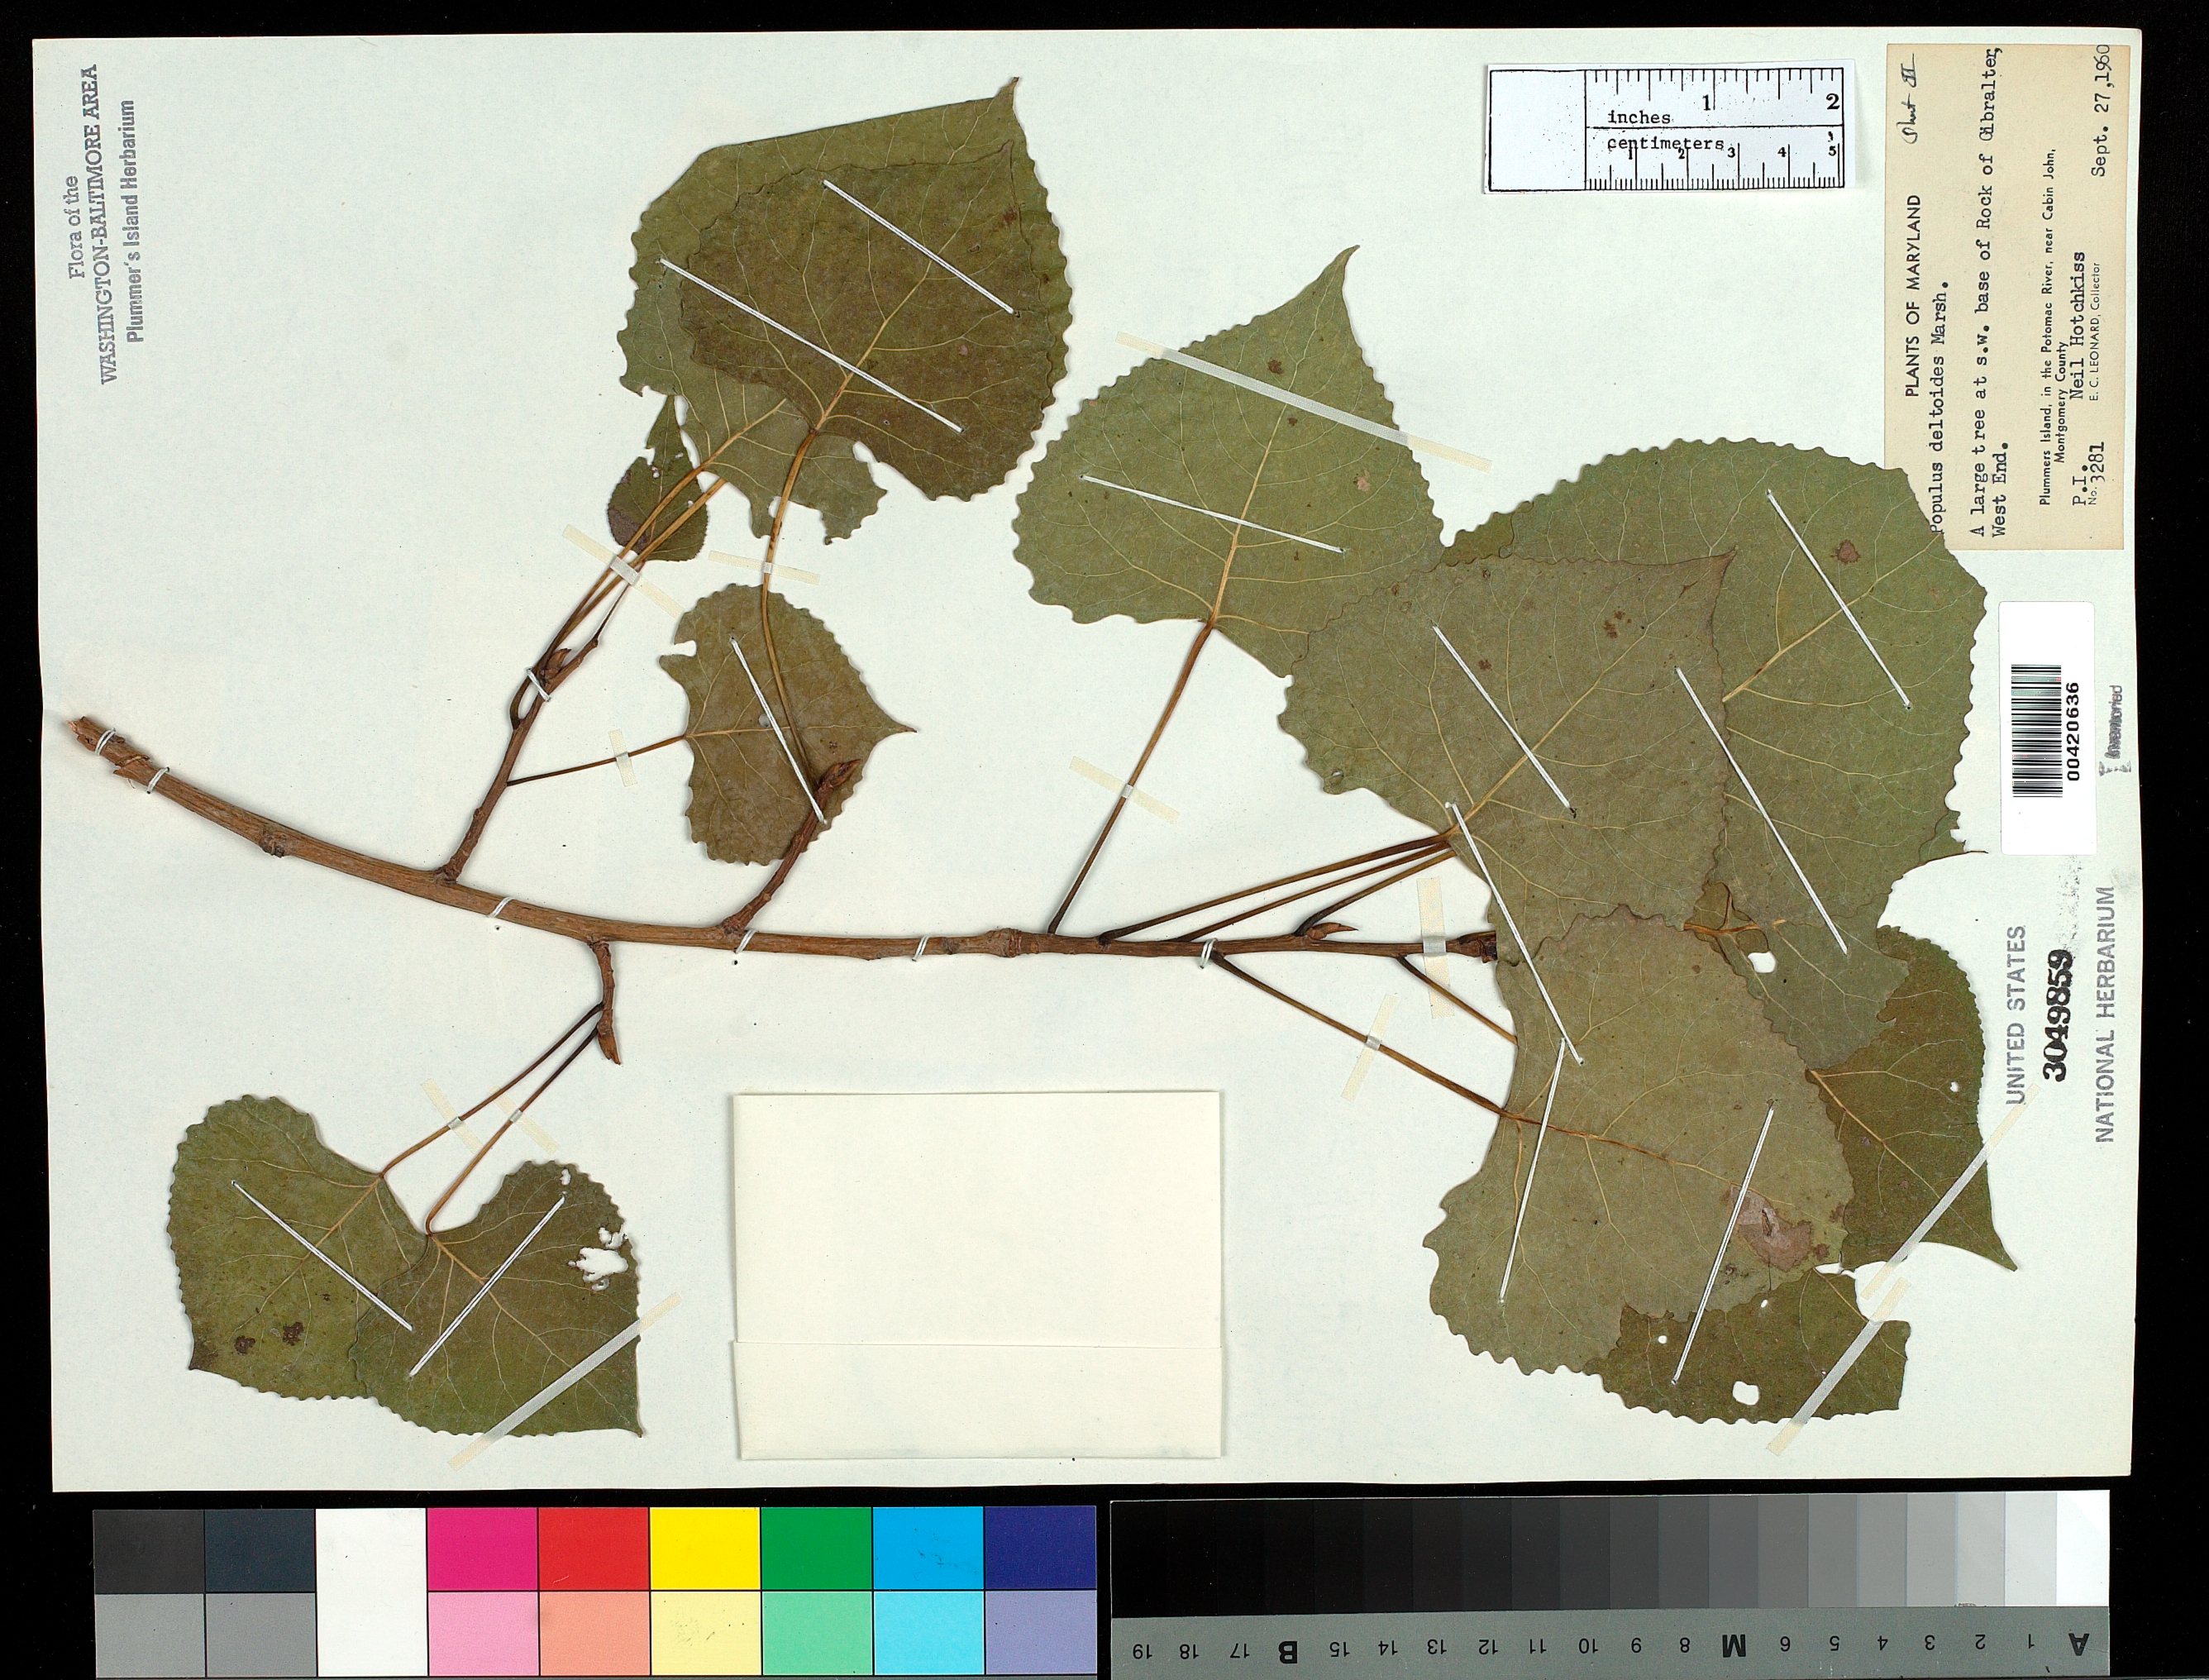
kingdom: Plantae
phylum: Tracheophyta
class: Magnoliopsida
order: Malpighiales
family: Salicaceae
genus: Populus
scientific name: Populus deltoides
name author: W. Bartram ex Marshall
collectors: N. Hotchkiss & E. C. Leonard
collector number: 3281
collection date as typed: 27 Sep 1960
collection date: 1960-09-27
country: United States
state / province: Maryland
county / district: Montgomery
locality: SW base of Rock of Gibraltar, west end C. & O. Canal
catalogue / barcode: US 3049859